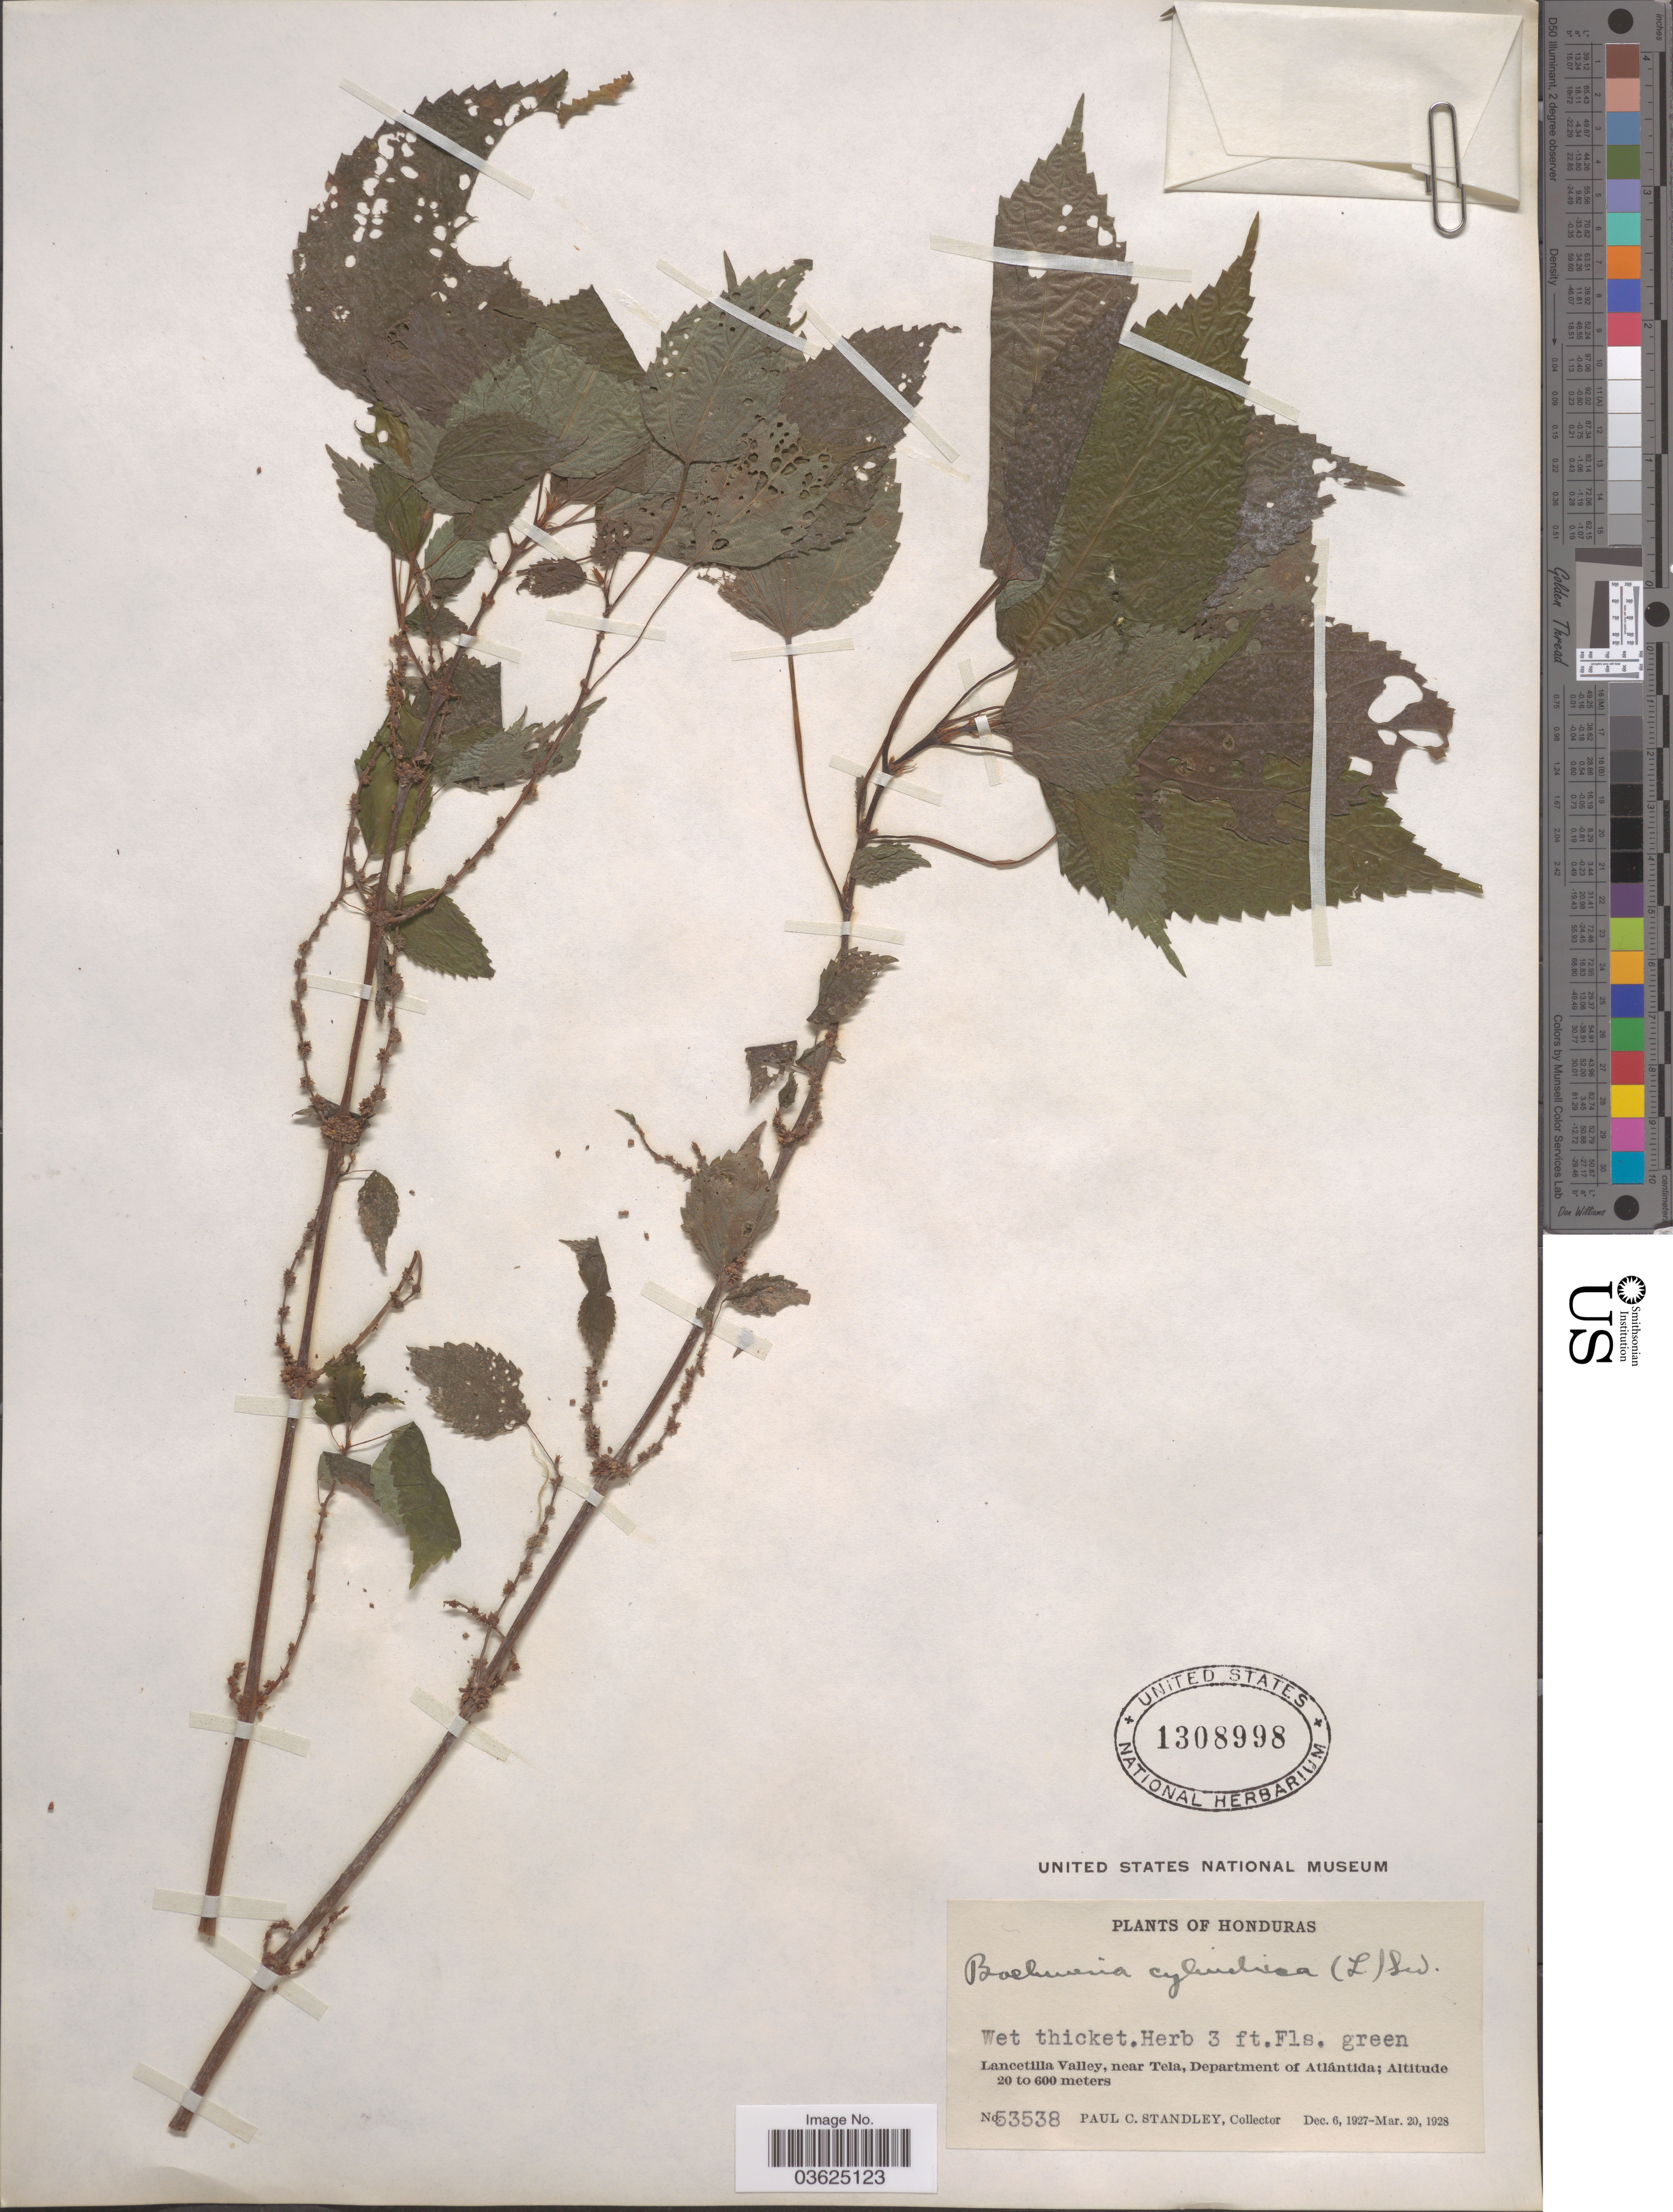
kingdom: Plantae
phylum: Tracheophyta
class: Magnoliopsida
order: Rosales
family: Urticaceae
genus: Boehmeria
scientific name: Boehmeria cylindrica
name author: (L.) Sw.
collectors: P. C. Standley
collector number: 53538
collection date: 1927-12-06/1928-03-20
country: Honduras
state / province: Atlantida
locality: Lancetilla Valley, near Tela, Department of Atlántida.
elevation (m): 20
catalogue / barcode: US 1308998